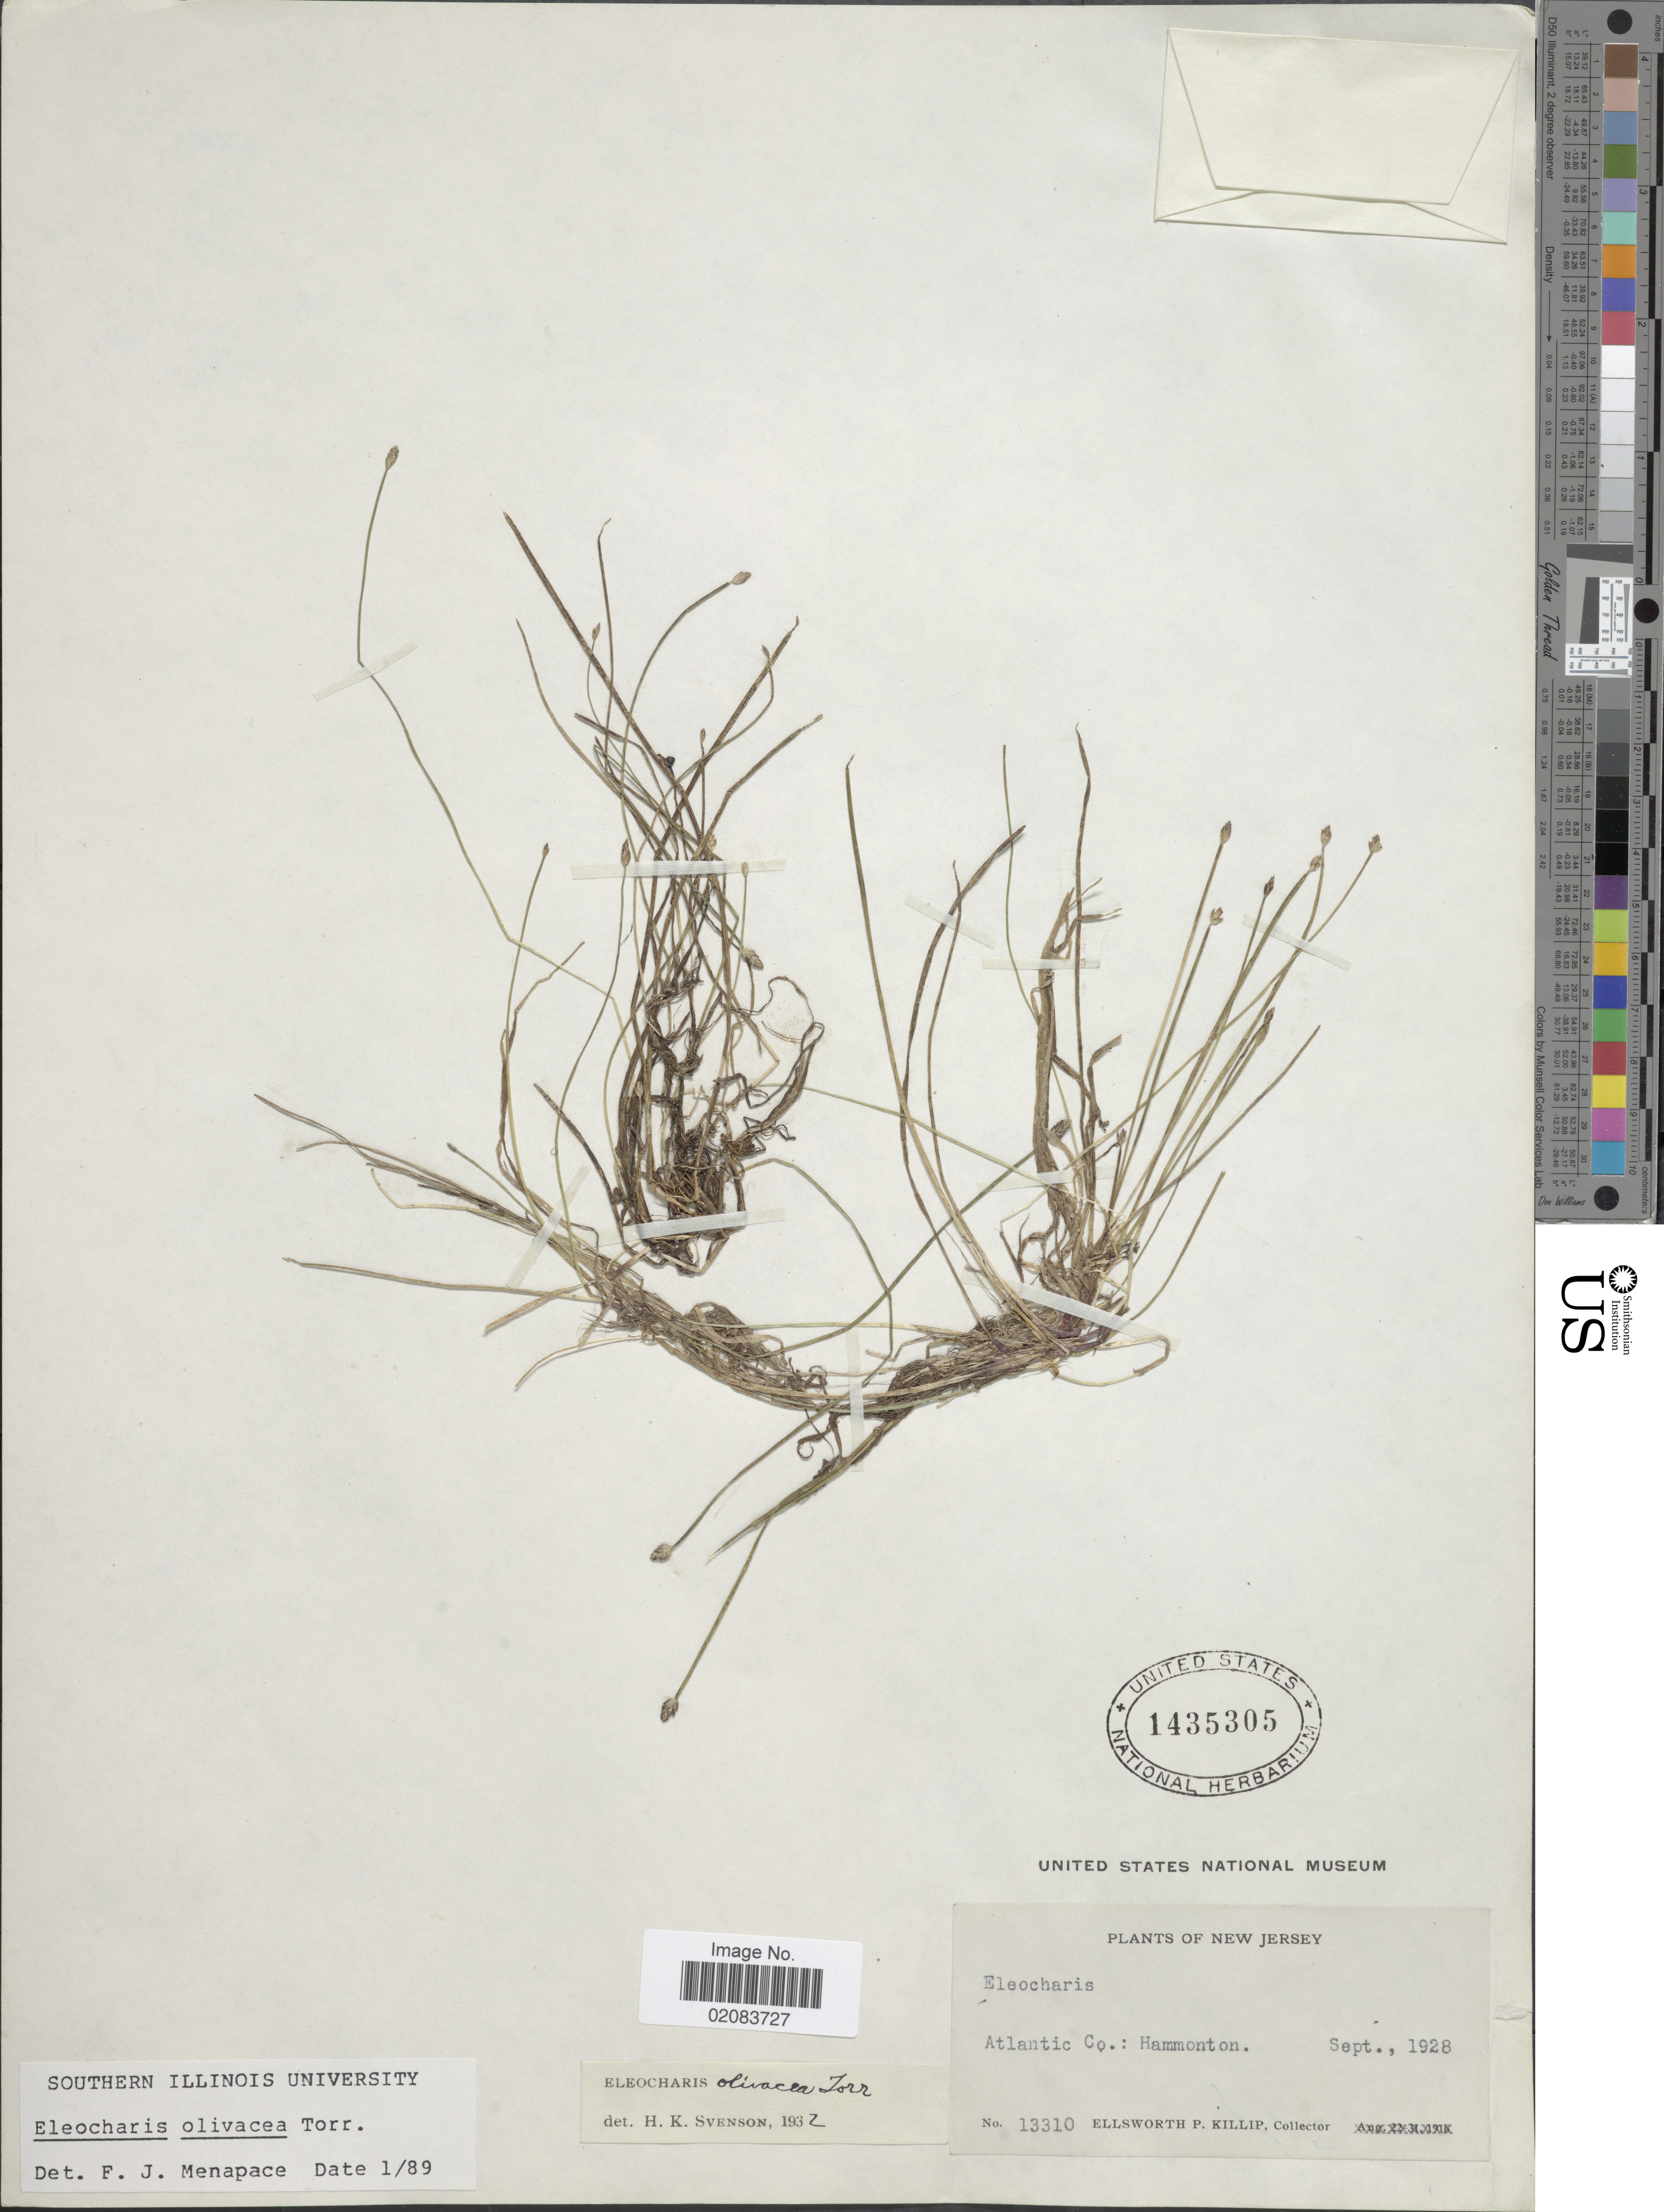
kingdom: Plantae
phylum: Tracheophyta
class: Liliopsida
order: Poales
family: Cyperaceae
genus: Eleocharis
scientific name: Eleocharis olivacea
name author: Torr.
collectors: E. P. Killip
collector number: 13310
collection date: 1928-09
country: United States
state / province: New Jersey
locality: Atlantic Co.: Harmonton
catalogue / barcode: US 1435305